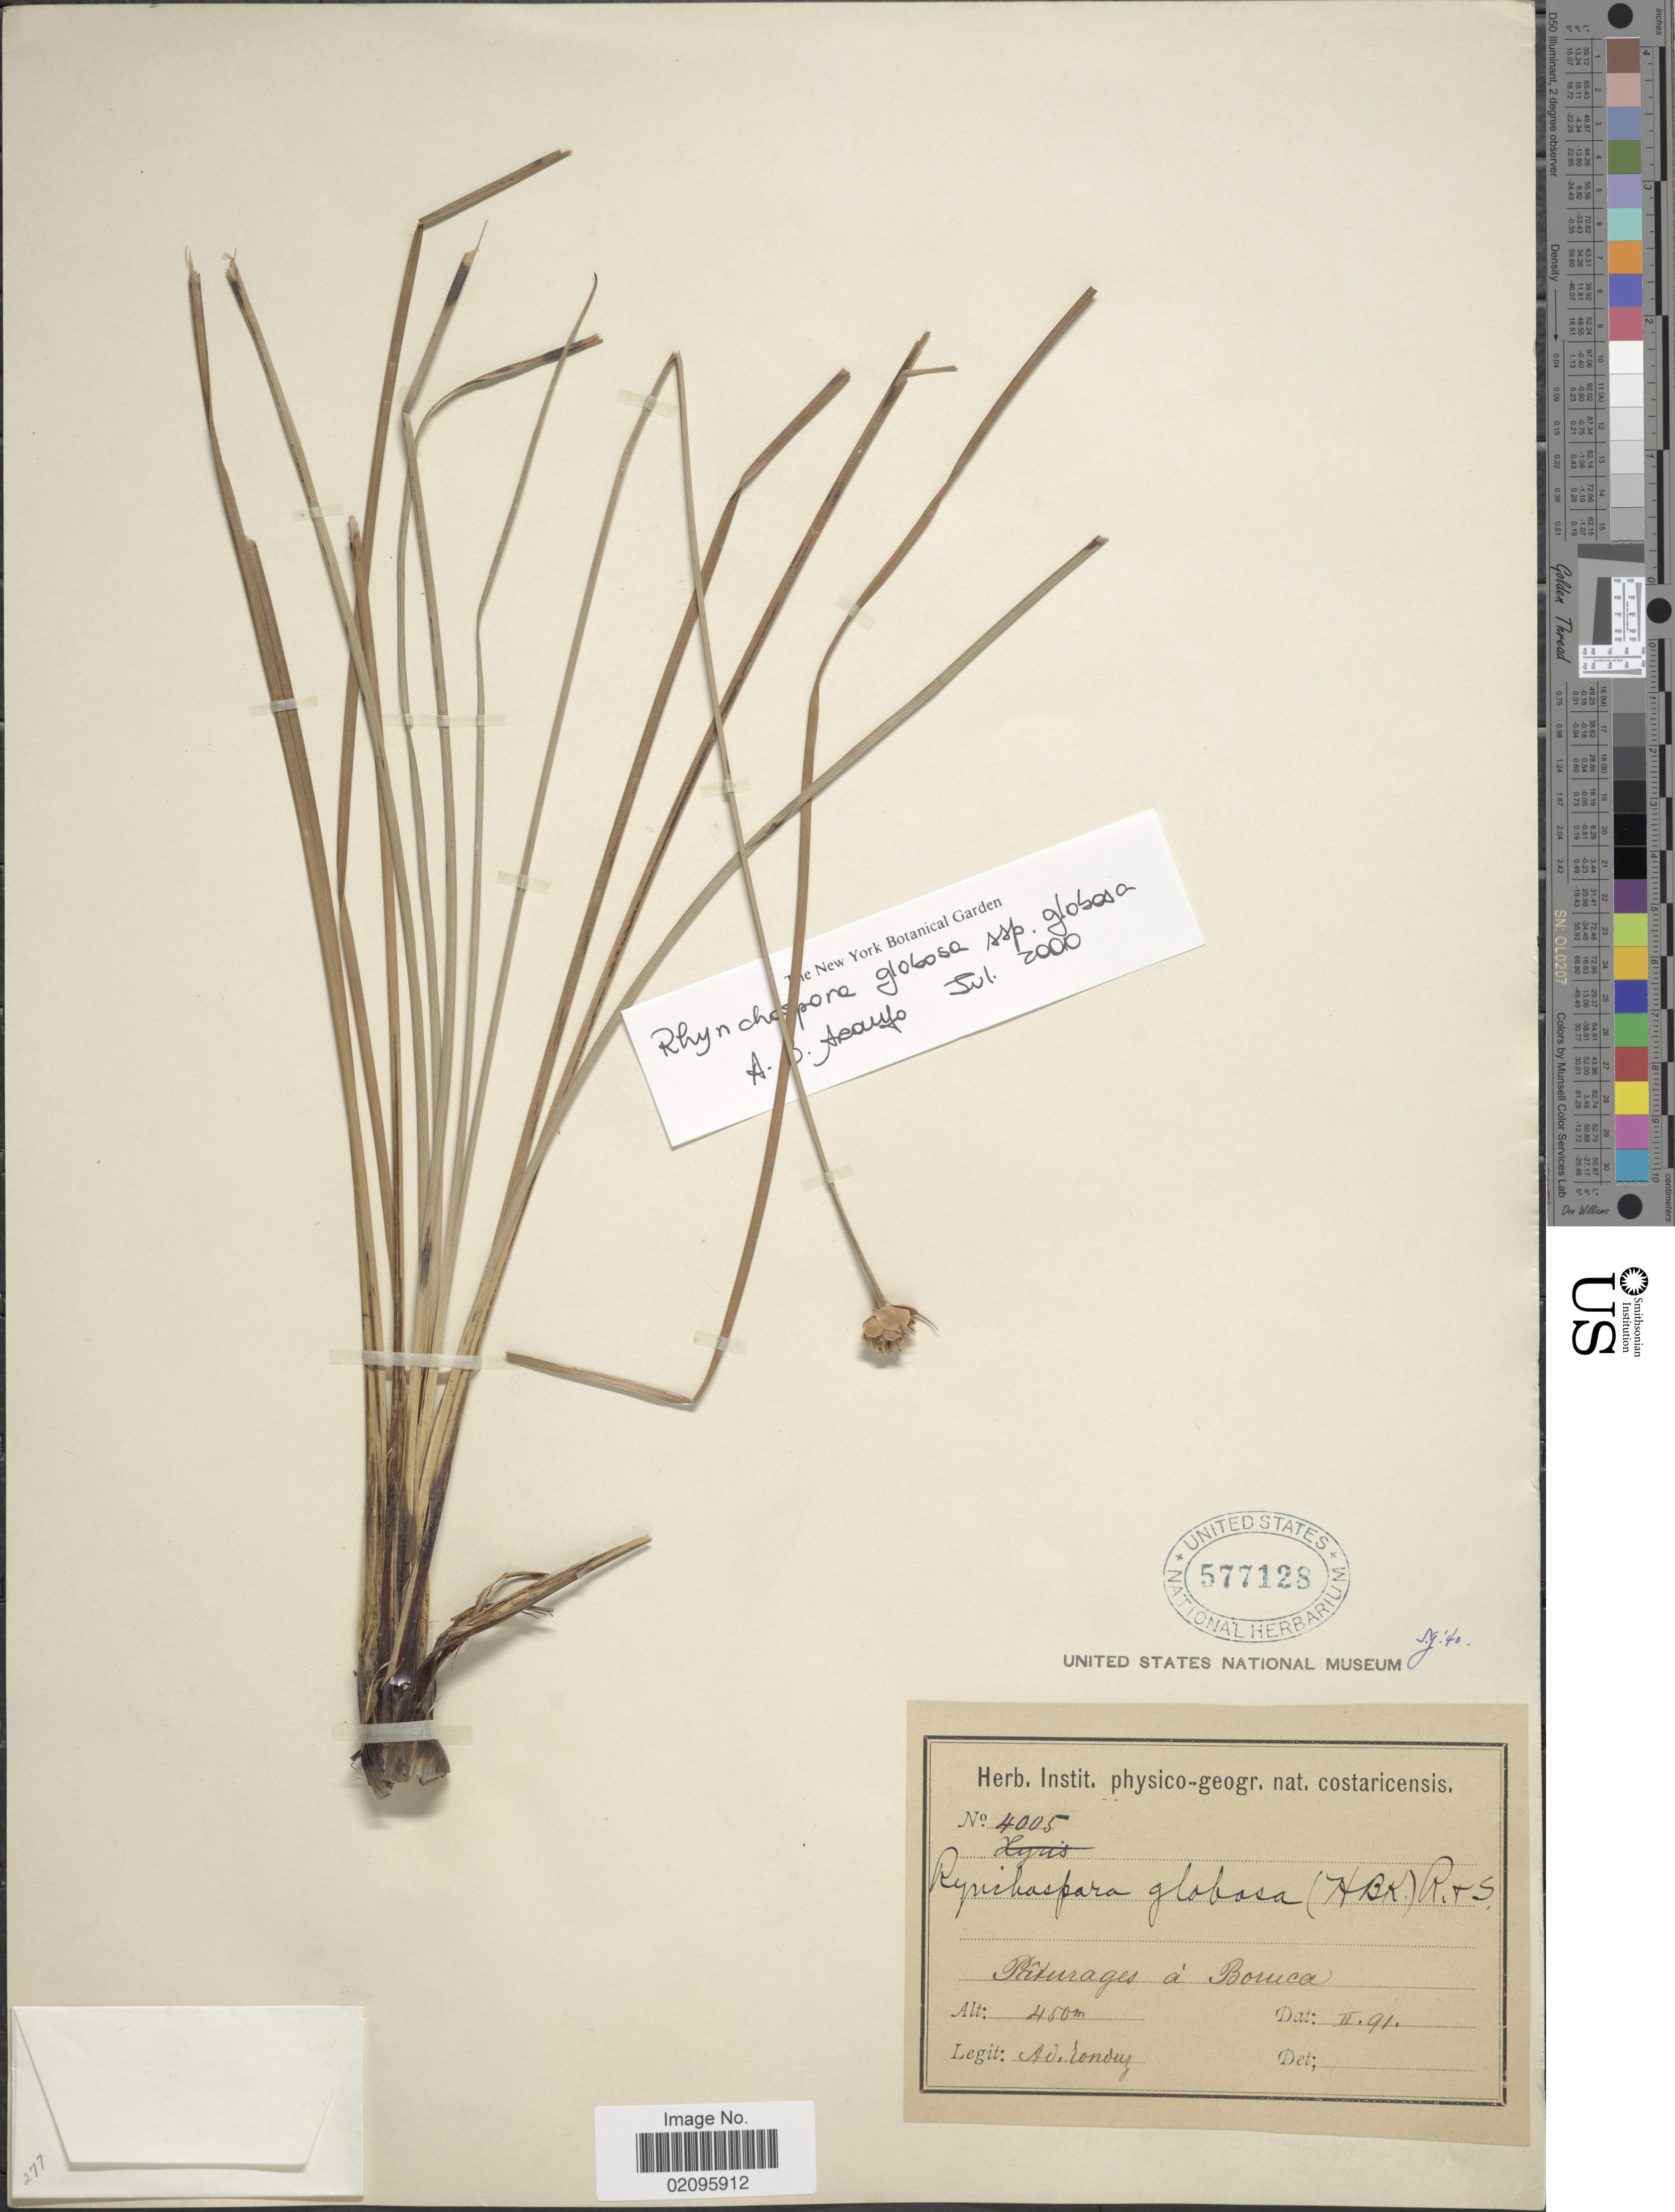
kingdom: Plantae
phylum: Tracheophyta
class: Liliopsida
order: Poales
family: Cyperaceae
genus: Rhynchospora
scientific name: Rhynchospora globosa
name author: (Kunth) Roem. & Schult.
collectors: A. Tonduz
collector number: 4005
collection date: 1891-02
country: Costa Rica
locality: Paturages a Boruca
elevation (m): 450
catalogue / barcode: US 577128